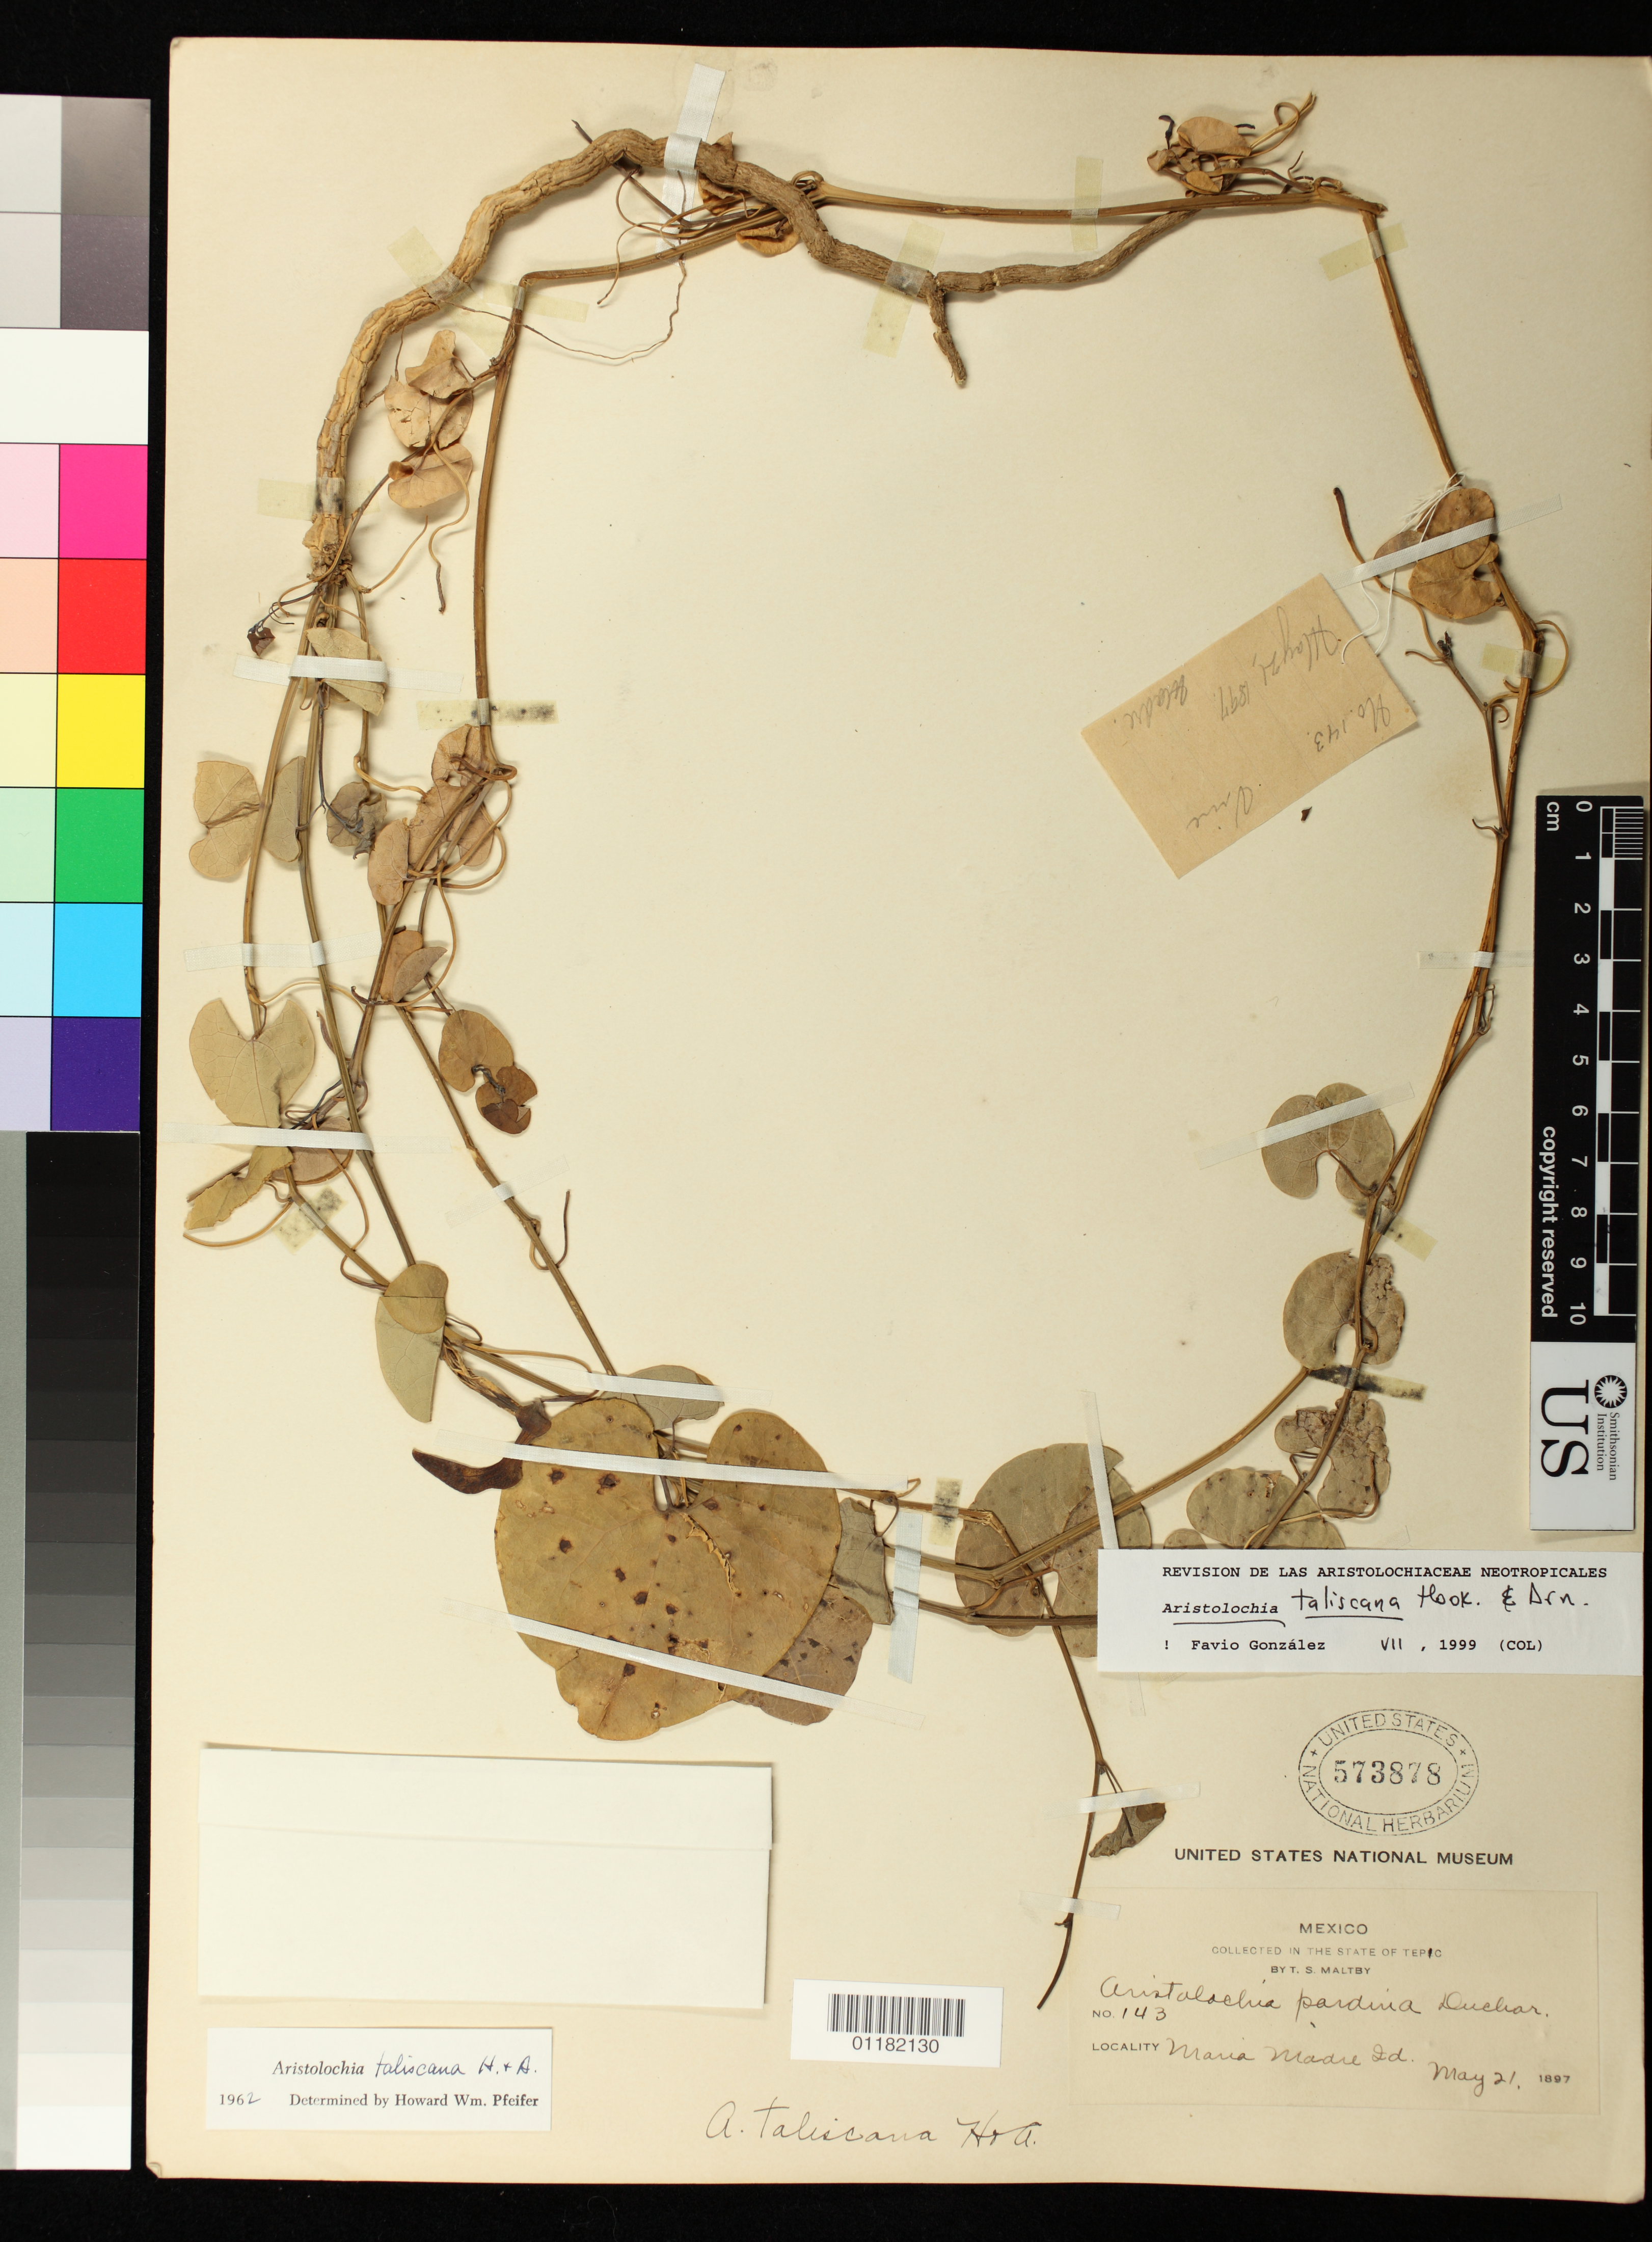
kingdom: Plantae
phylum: Tracheophyta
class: Magnoliopsida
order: Piperales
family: Aristolochiaceae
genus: Aristolochia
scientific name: Aristolochia taliscana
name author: Hook. & Arn.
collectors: T. S. Maltby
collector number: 143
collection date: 1897-05-21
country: Mexico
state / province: Nayarit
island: Maria Madre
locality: Maria Madre Island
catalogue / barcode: US 573878